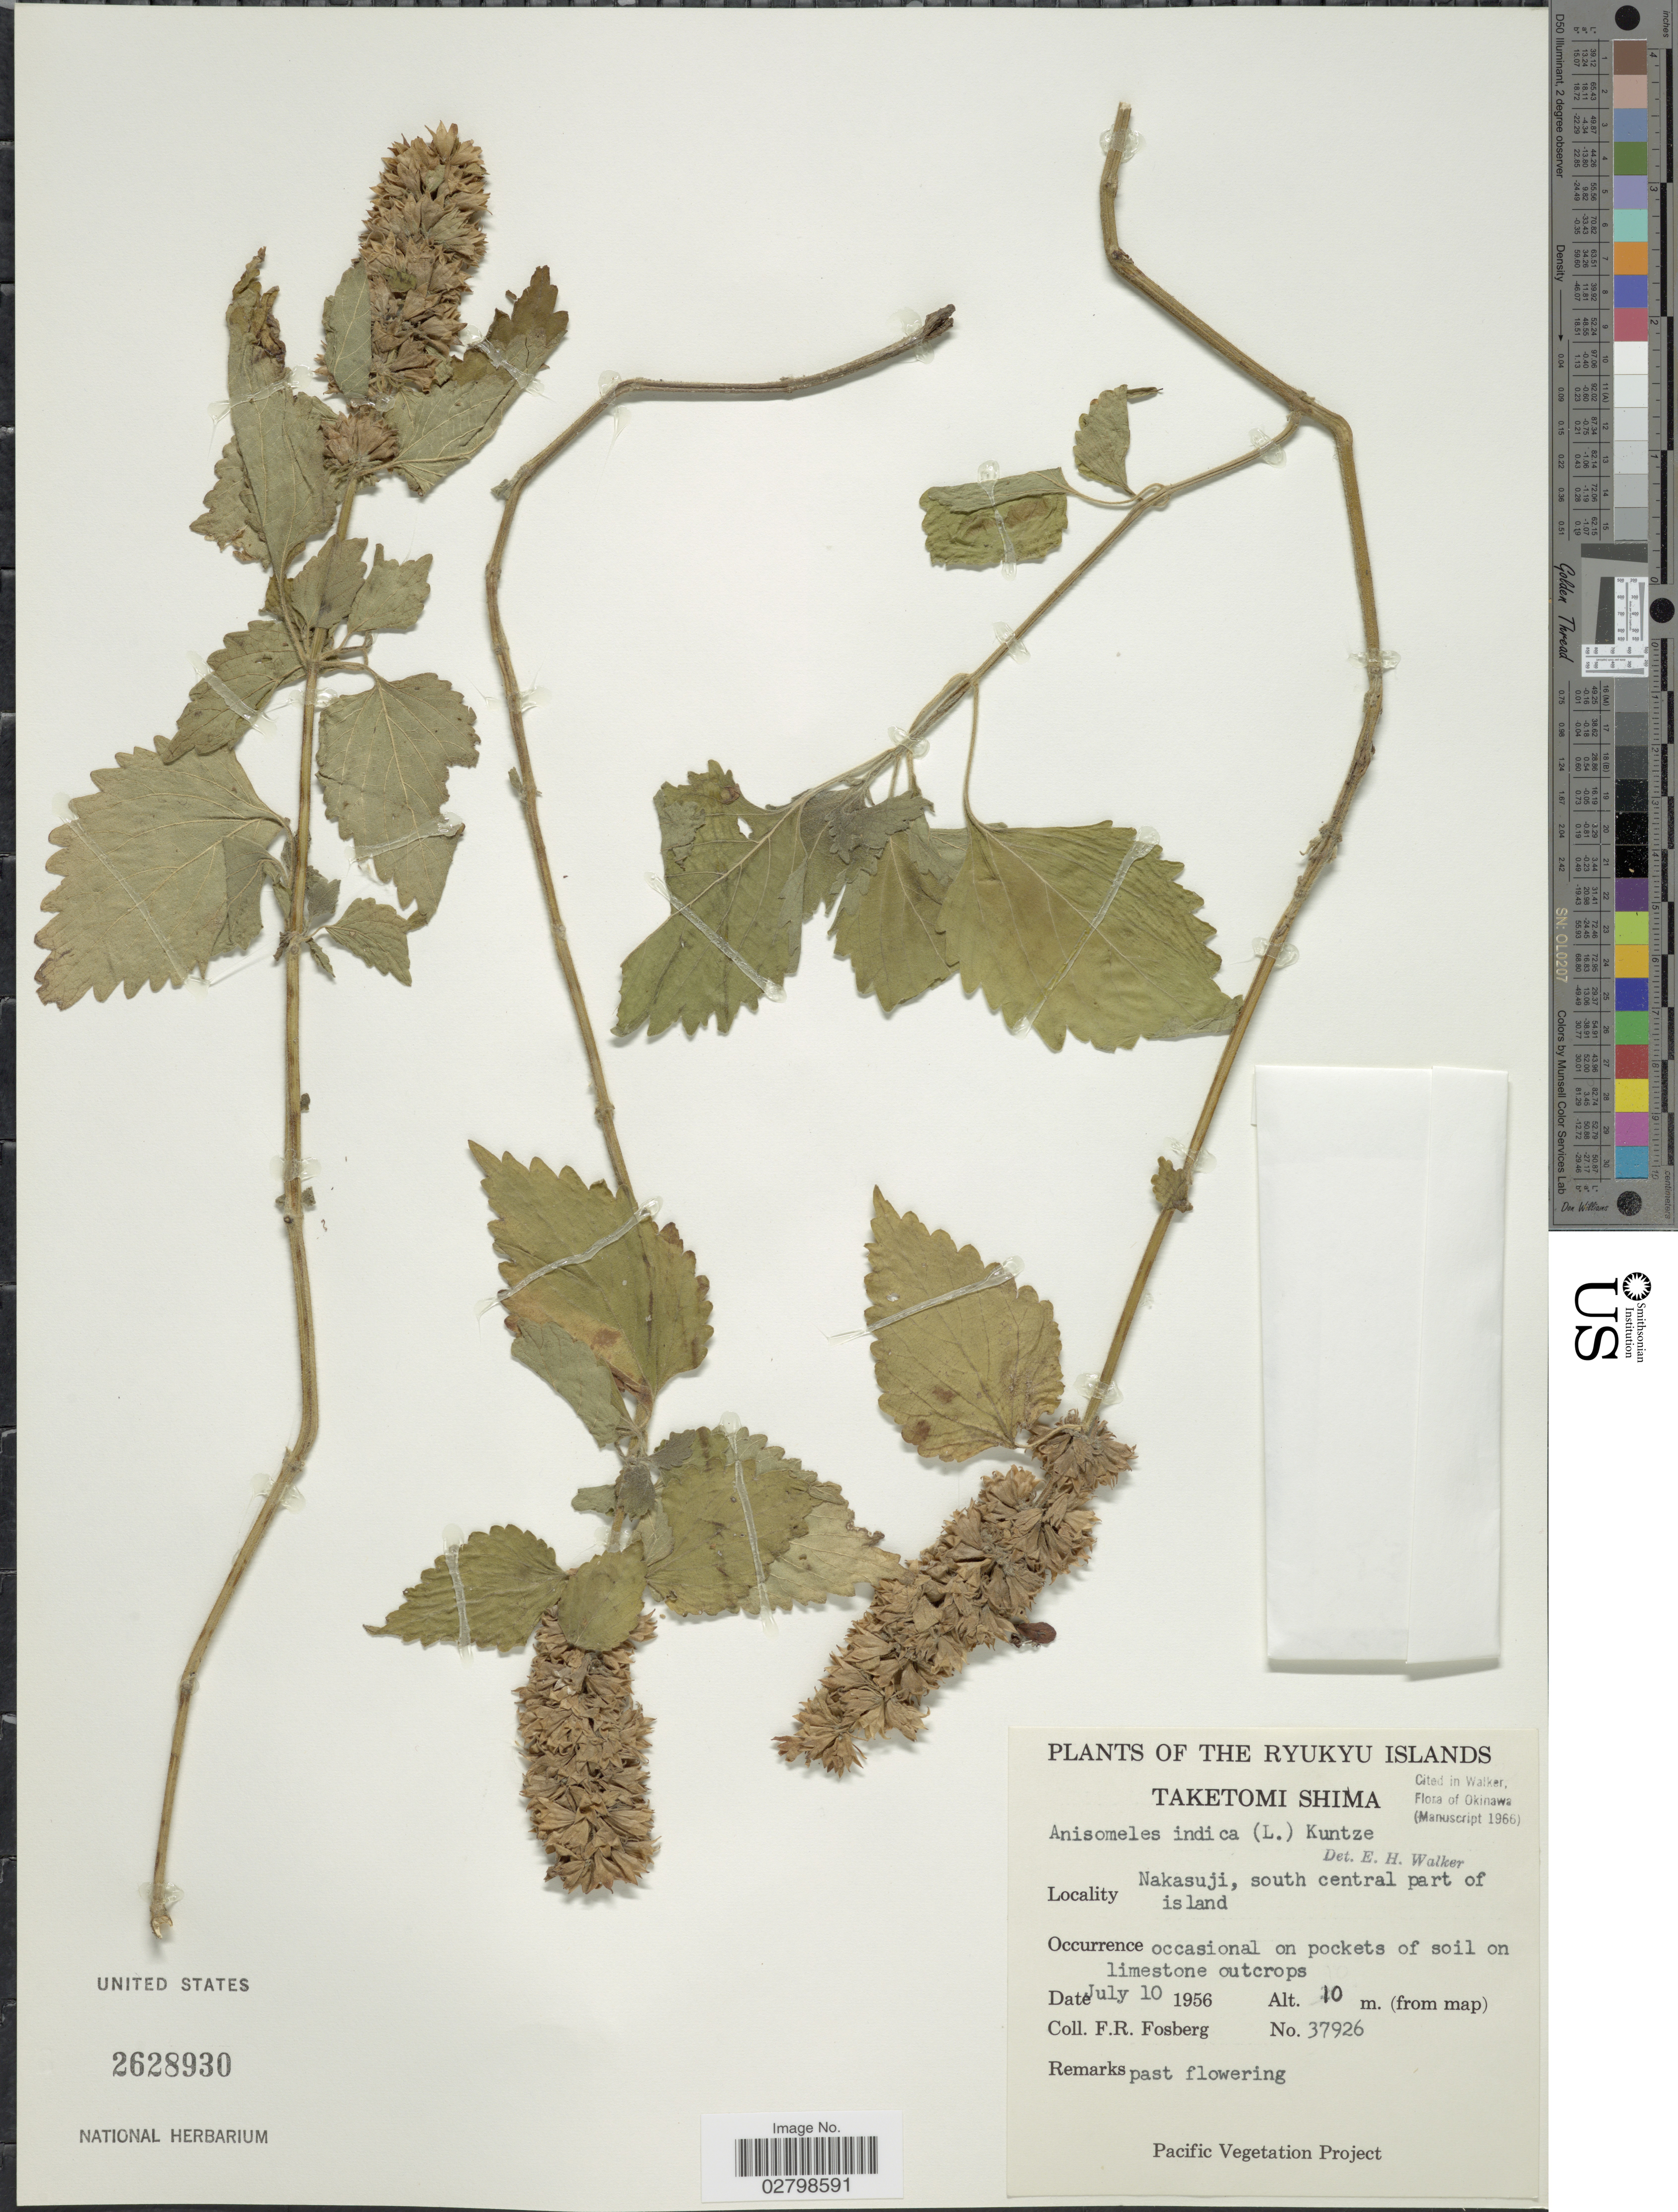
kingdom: Plantae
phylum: Tracheophyta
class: Magnoliopsida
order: Lamiales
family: Lamiaceae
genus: Anisomeles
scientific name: Anisomeles indica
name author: (L.) Kuntze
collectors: F. R. Fosberg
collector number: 37926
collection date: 1956-07-10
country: Japan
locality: The Ryukyu Islands. Taketomi Shima. Nakasuji, south central part of island.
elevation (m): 10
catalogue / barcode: US 2628930